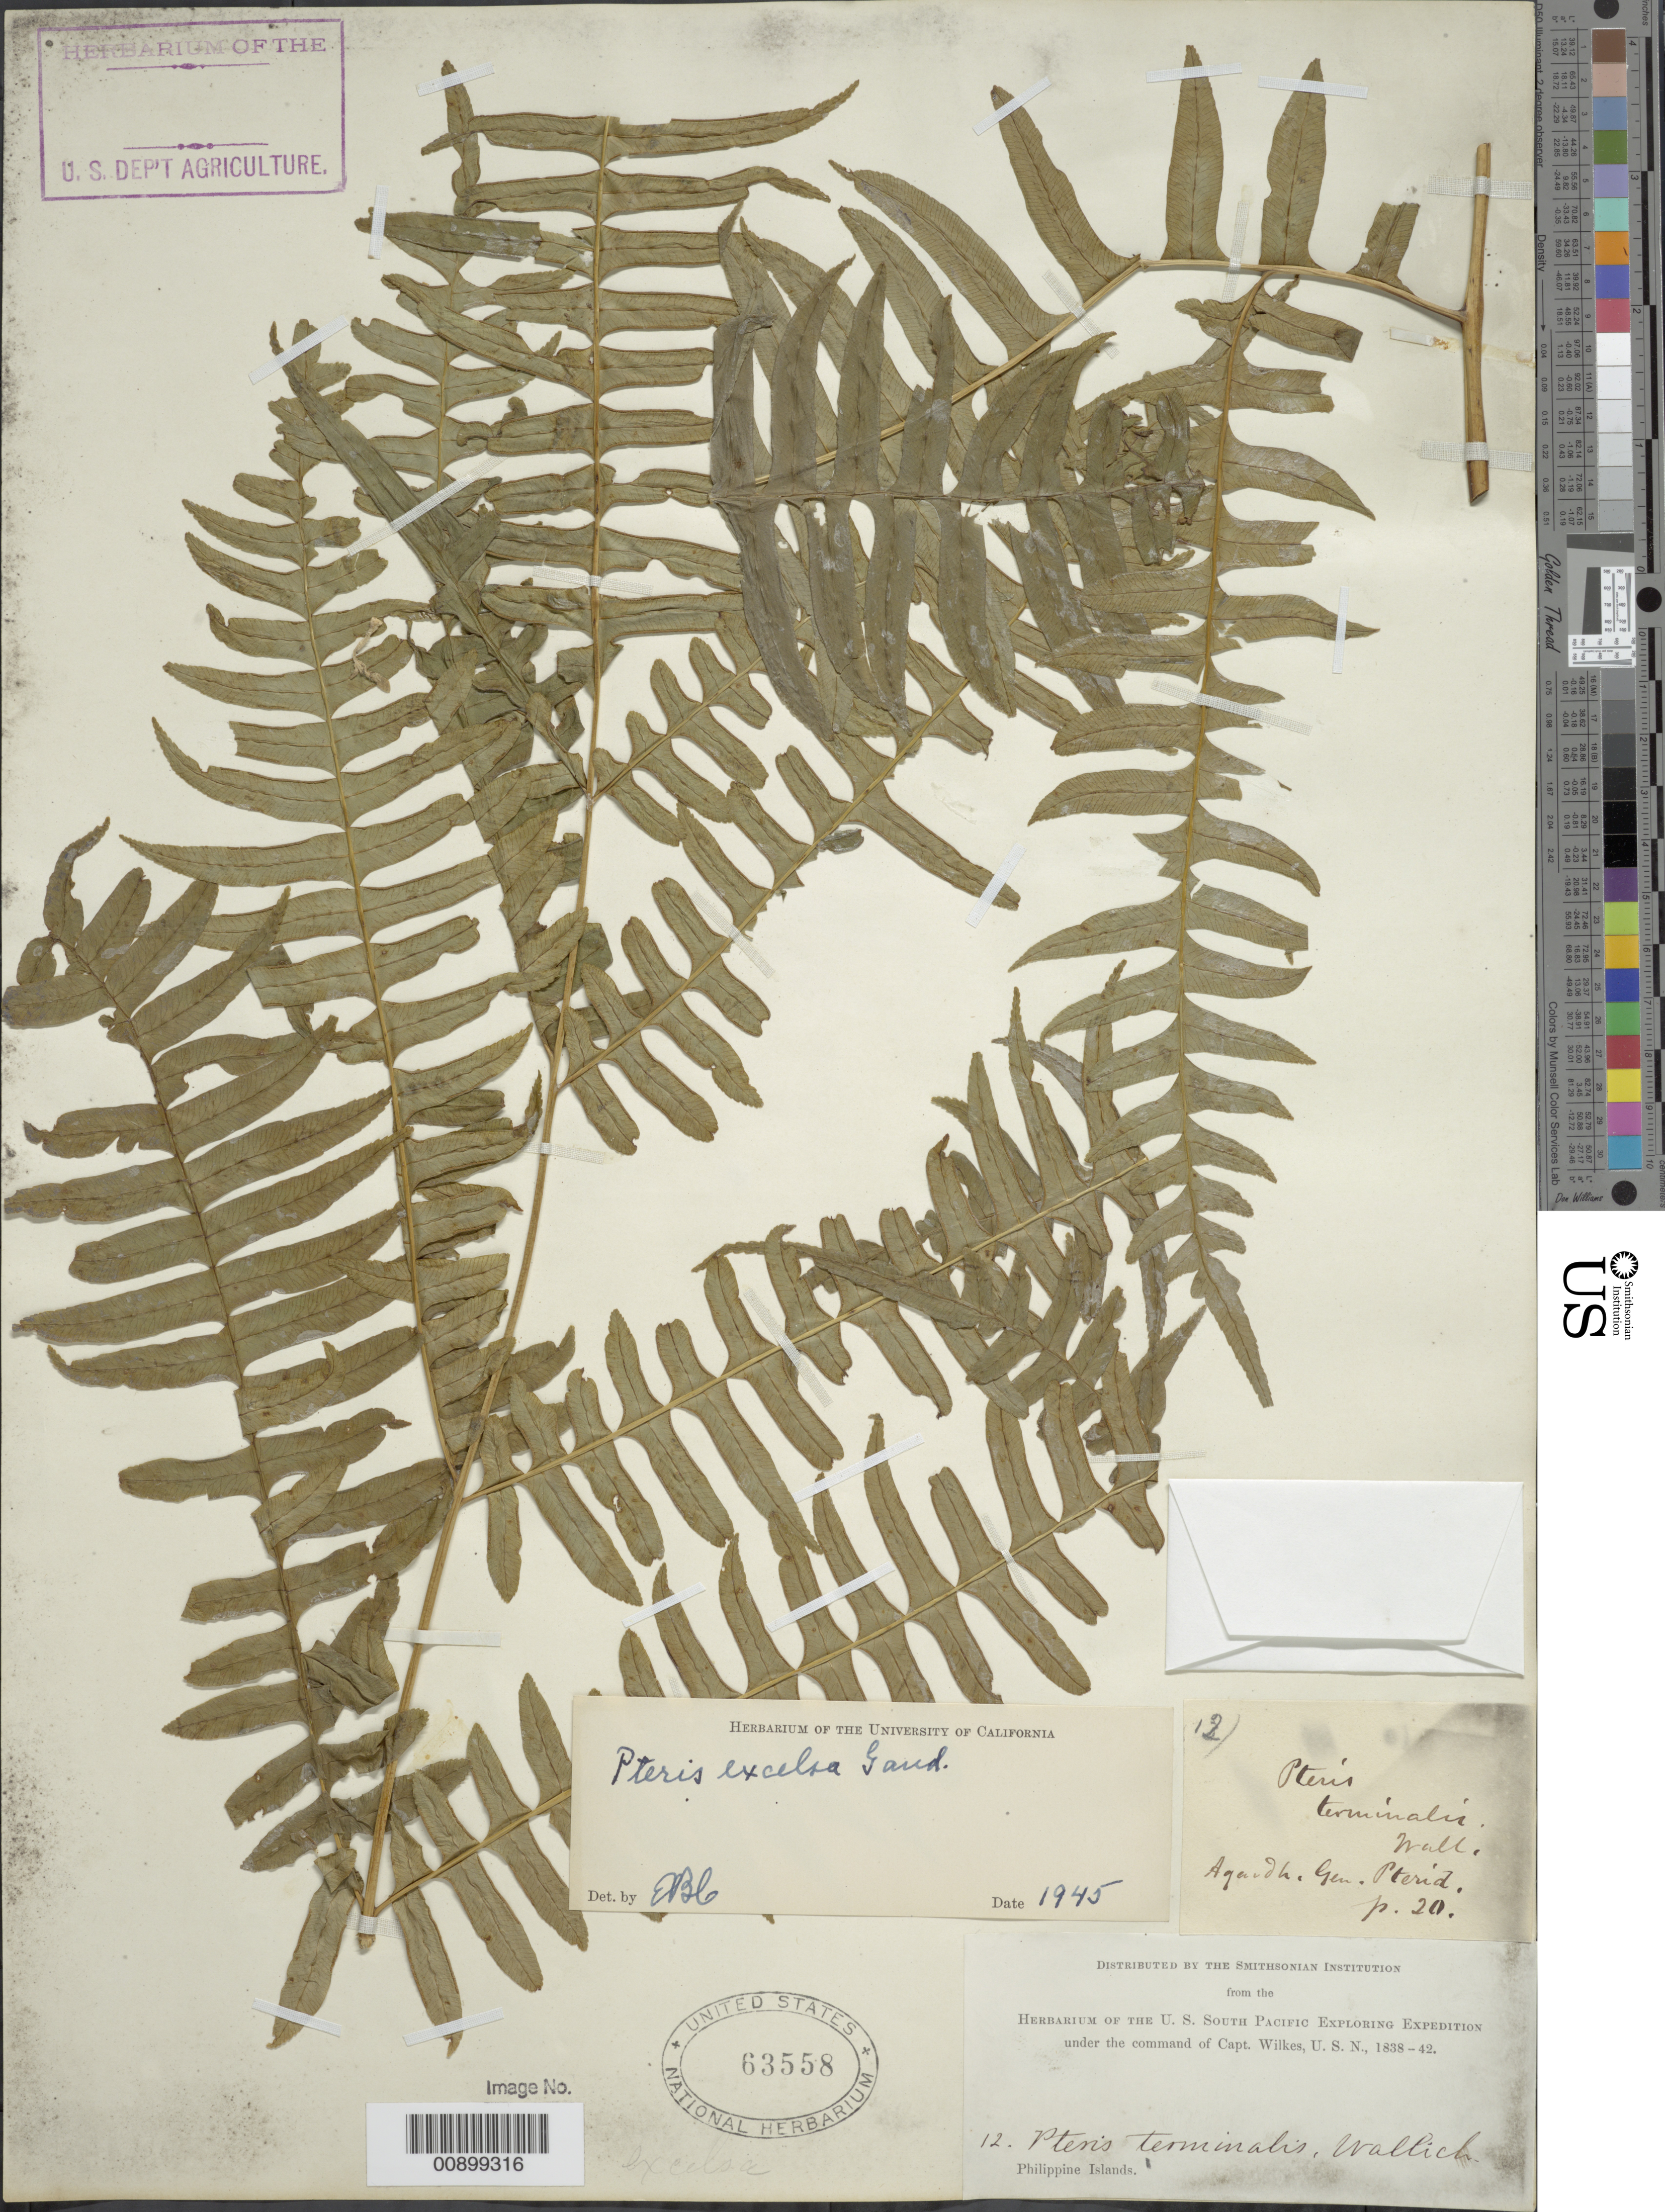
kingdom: Plantae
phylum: Tracheophyta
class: Polypodiopsida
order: Polypodiales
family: Pteridaceae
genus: Pteris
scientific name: Pteris excelsa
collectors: Wilkes Explor. Exped.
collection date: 1838/1842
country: Philippines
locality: Philippine Islands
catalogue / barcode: US 63558